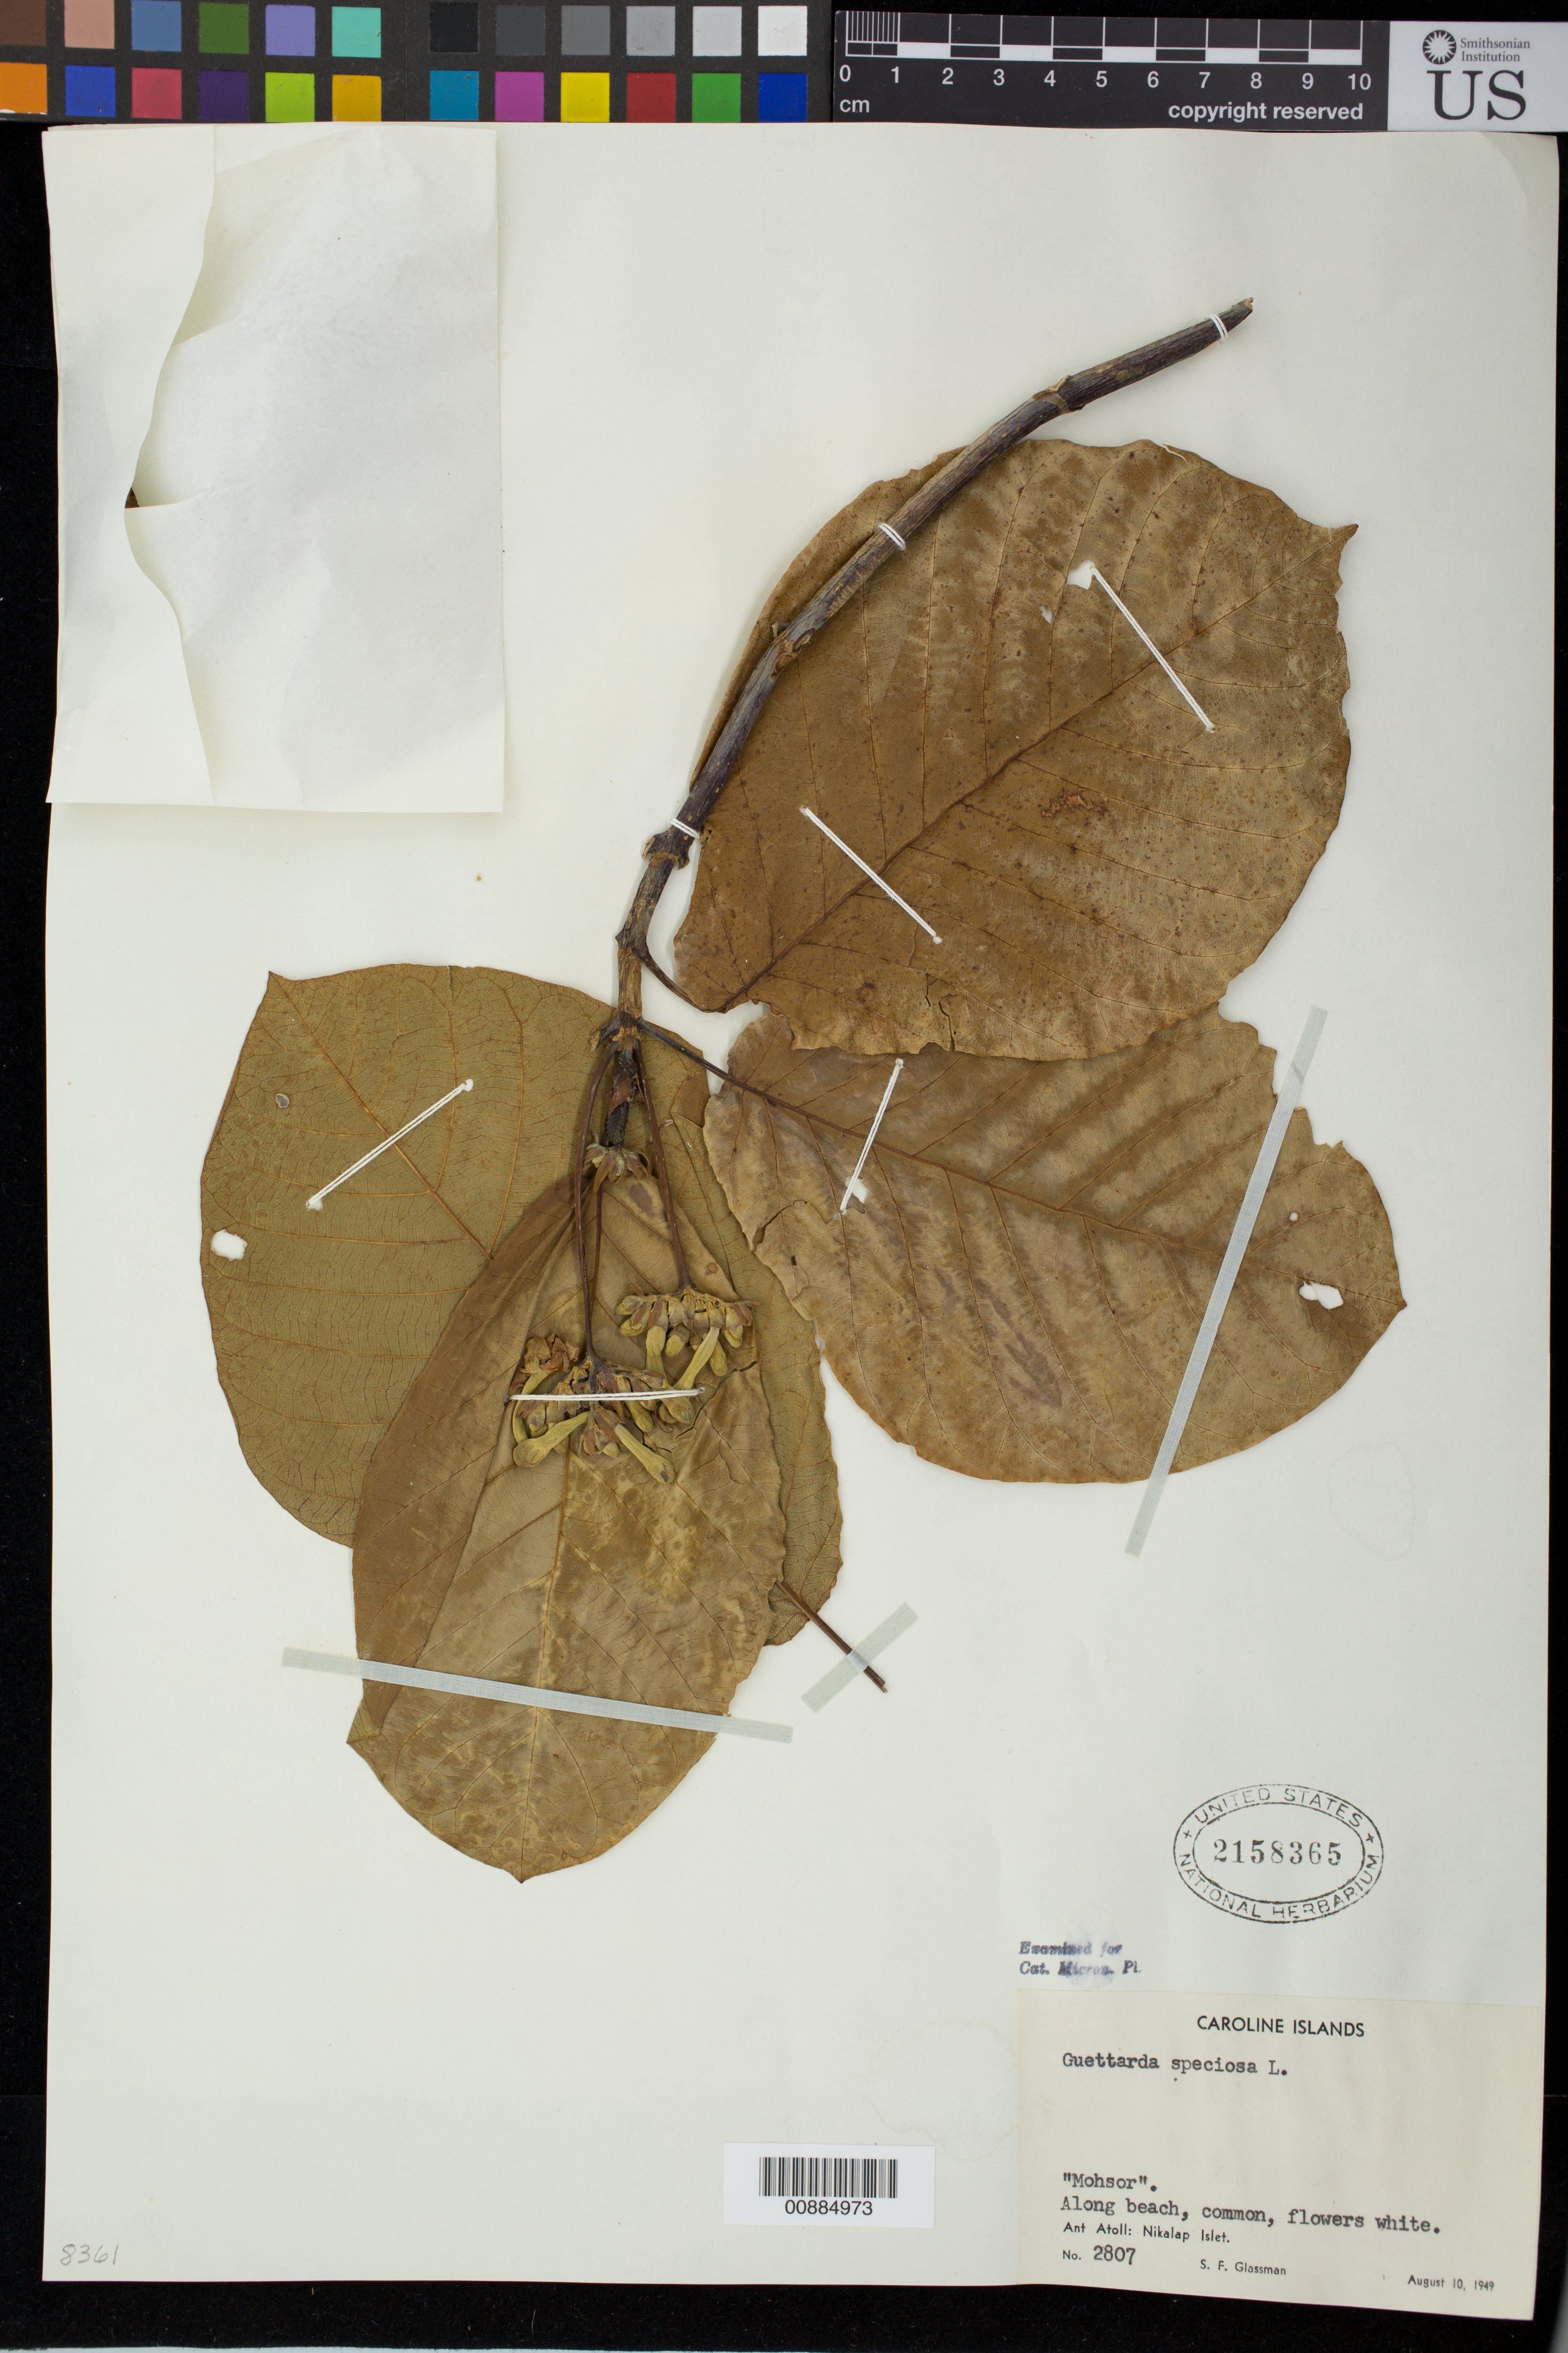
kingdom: Plantae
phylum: Tracheophyta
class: Magnoliopsida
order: Gentianales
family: Rubiaceae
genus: Guettarda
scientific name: Guettarda speciosa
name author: L.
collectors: S. F. Glassman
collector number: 2807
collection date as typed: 10 Aug 1949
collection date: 1949-08-10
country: Micronesia, Federated States of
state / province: Pohnpei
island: Ant Atoll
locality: Nikalap Islet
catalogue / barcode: US 2158365